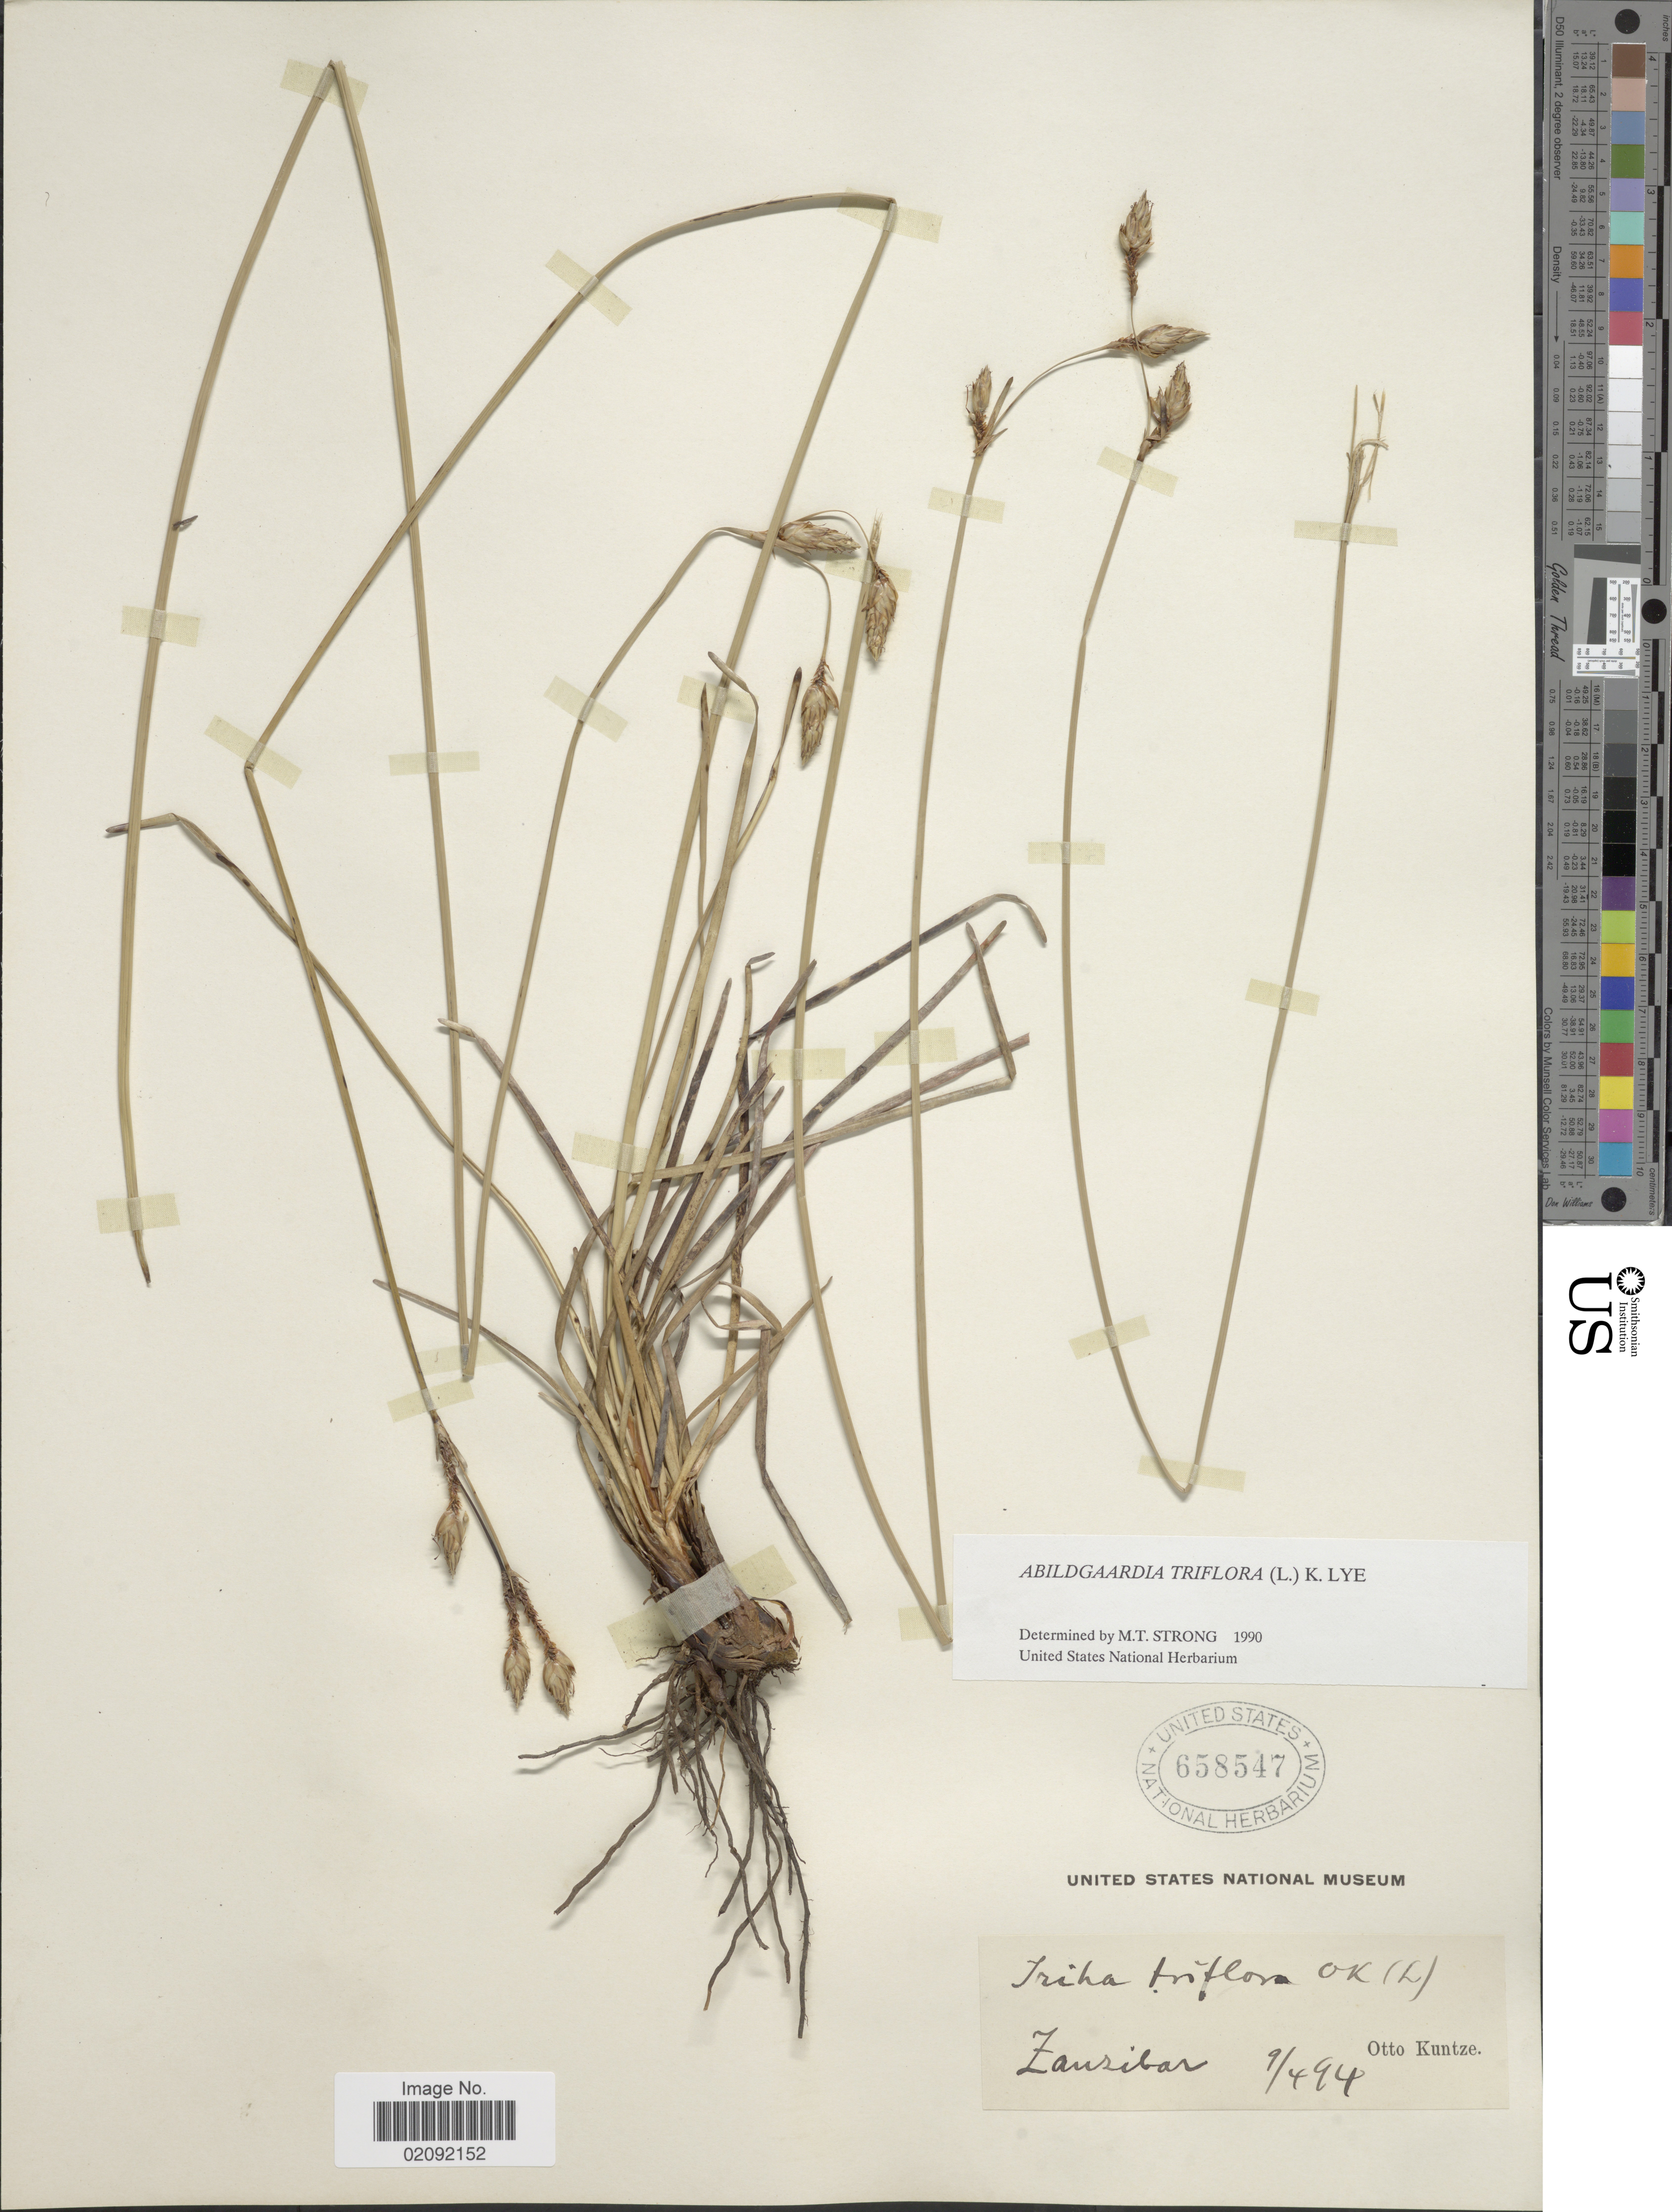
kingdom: Plantae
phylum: Tracheophyta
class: Liliopsida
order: Poales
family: Cyperaceae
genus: Abildgaardia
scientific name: Abildgaardia triflora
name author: (L.) Abeyw.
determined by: Strong, Mark T., (BOT), Smithsonian Institution - National Museum of Natural History (UNITED STATES)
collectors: C.E.O. Kuntze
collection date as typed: Transcribed d/m/y: 9/4/94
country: Tanzania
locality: Zanzibar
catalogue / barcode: US 658547